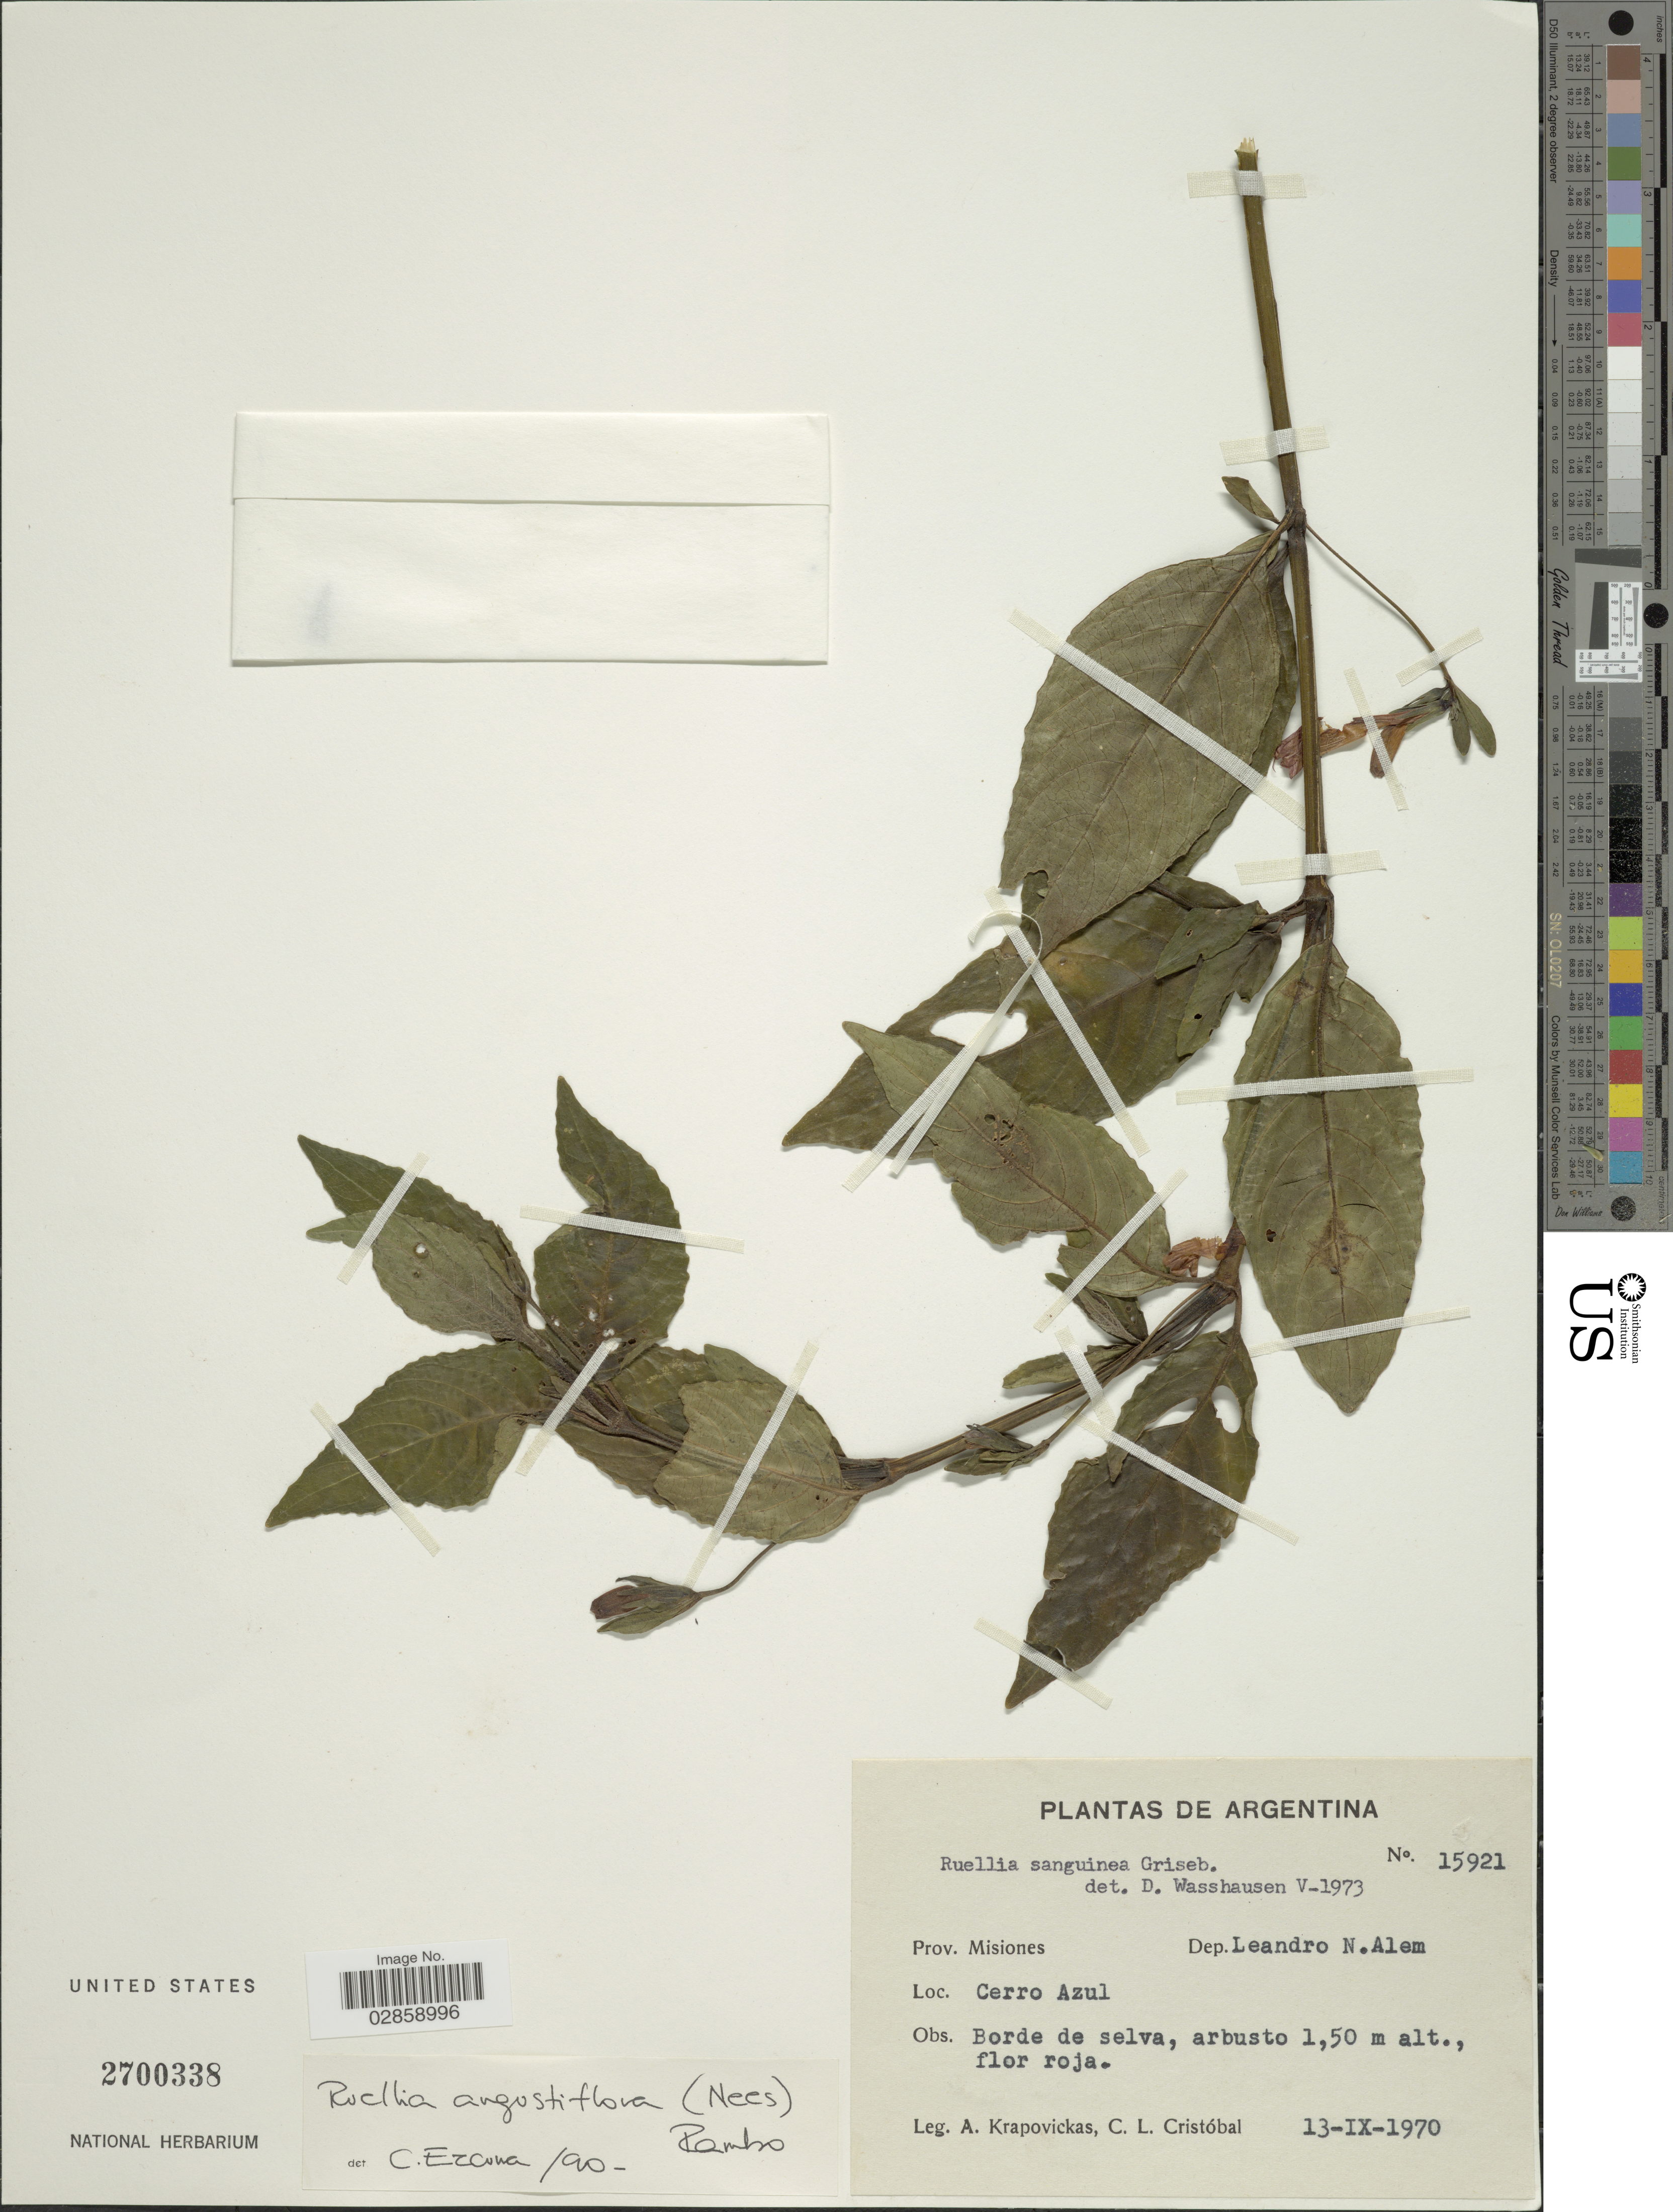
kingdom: Plantae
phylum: Tracheophyta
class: Magnoliopsida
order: Lamiales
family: Acanthaceae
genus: Ruellia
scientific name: Ruellia angustiflora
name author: (Nees) Lindau ex Rambo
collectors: A. Krapovickas & C. L. Cristóbal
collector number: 15921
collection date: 1970-09-13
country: Argentina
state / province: Misiones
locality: Dep. Leandro N. Alem. Cerro Azul.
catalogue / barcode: US 2700338